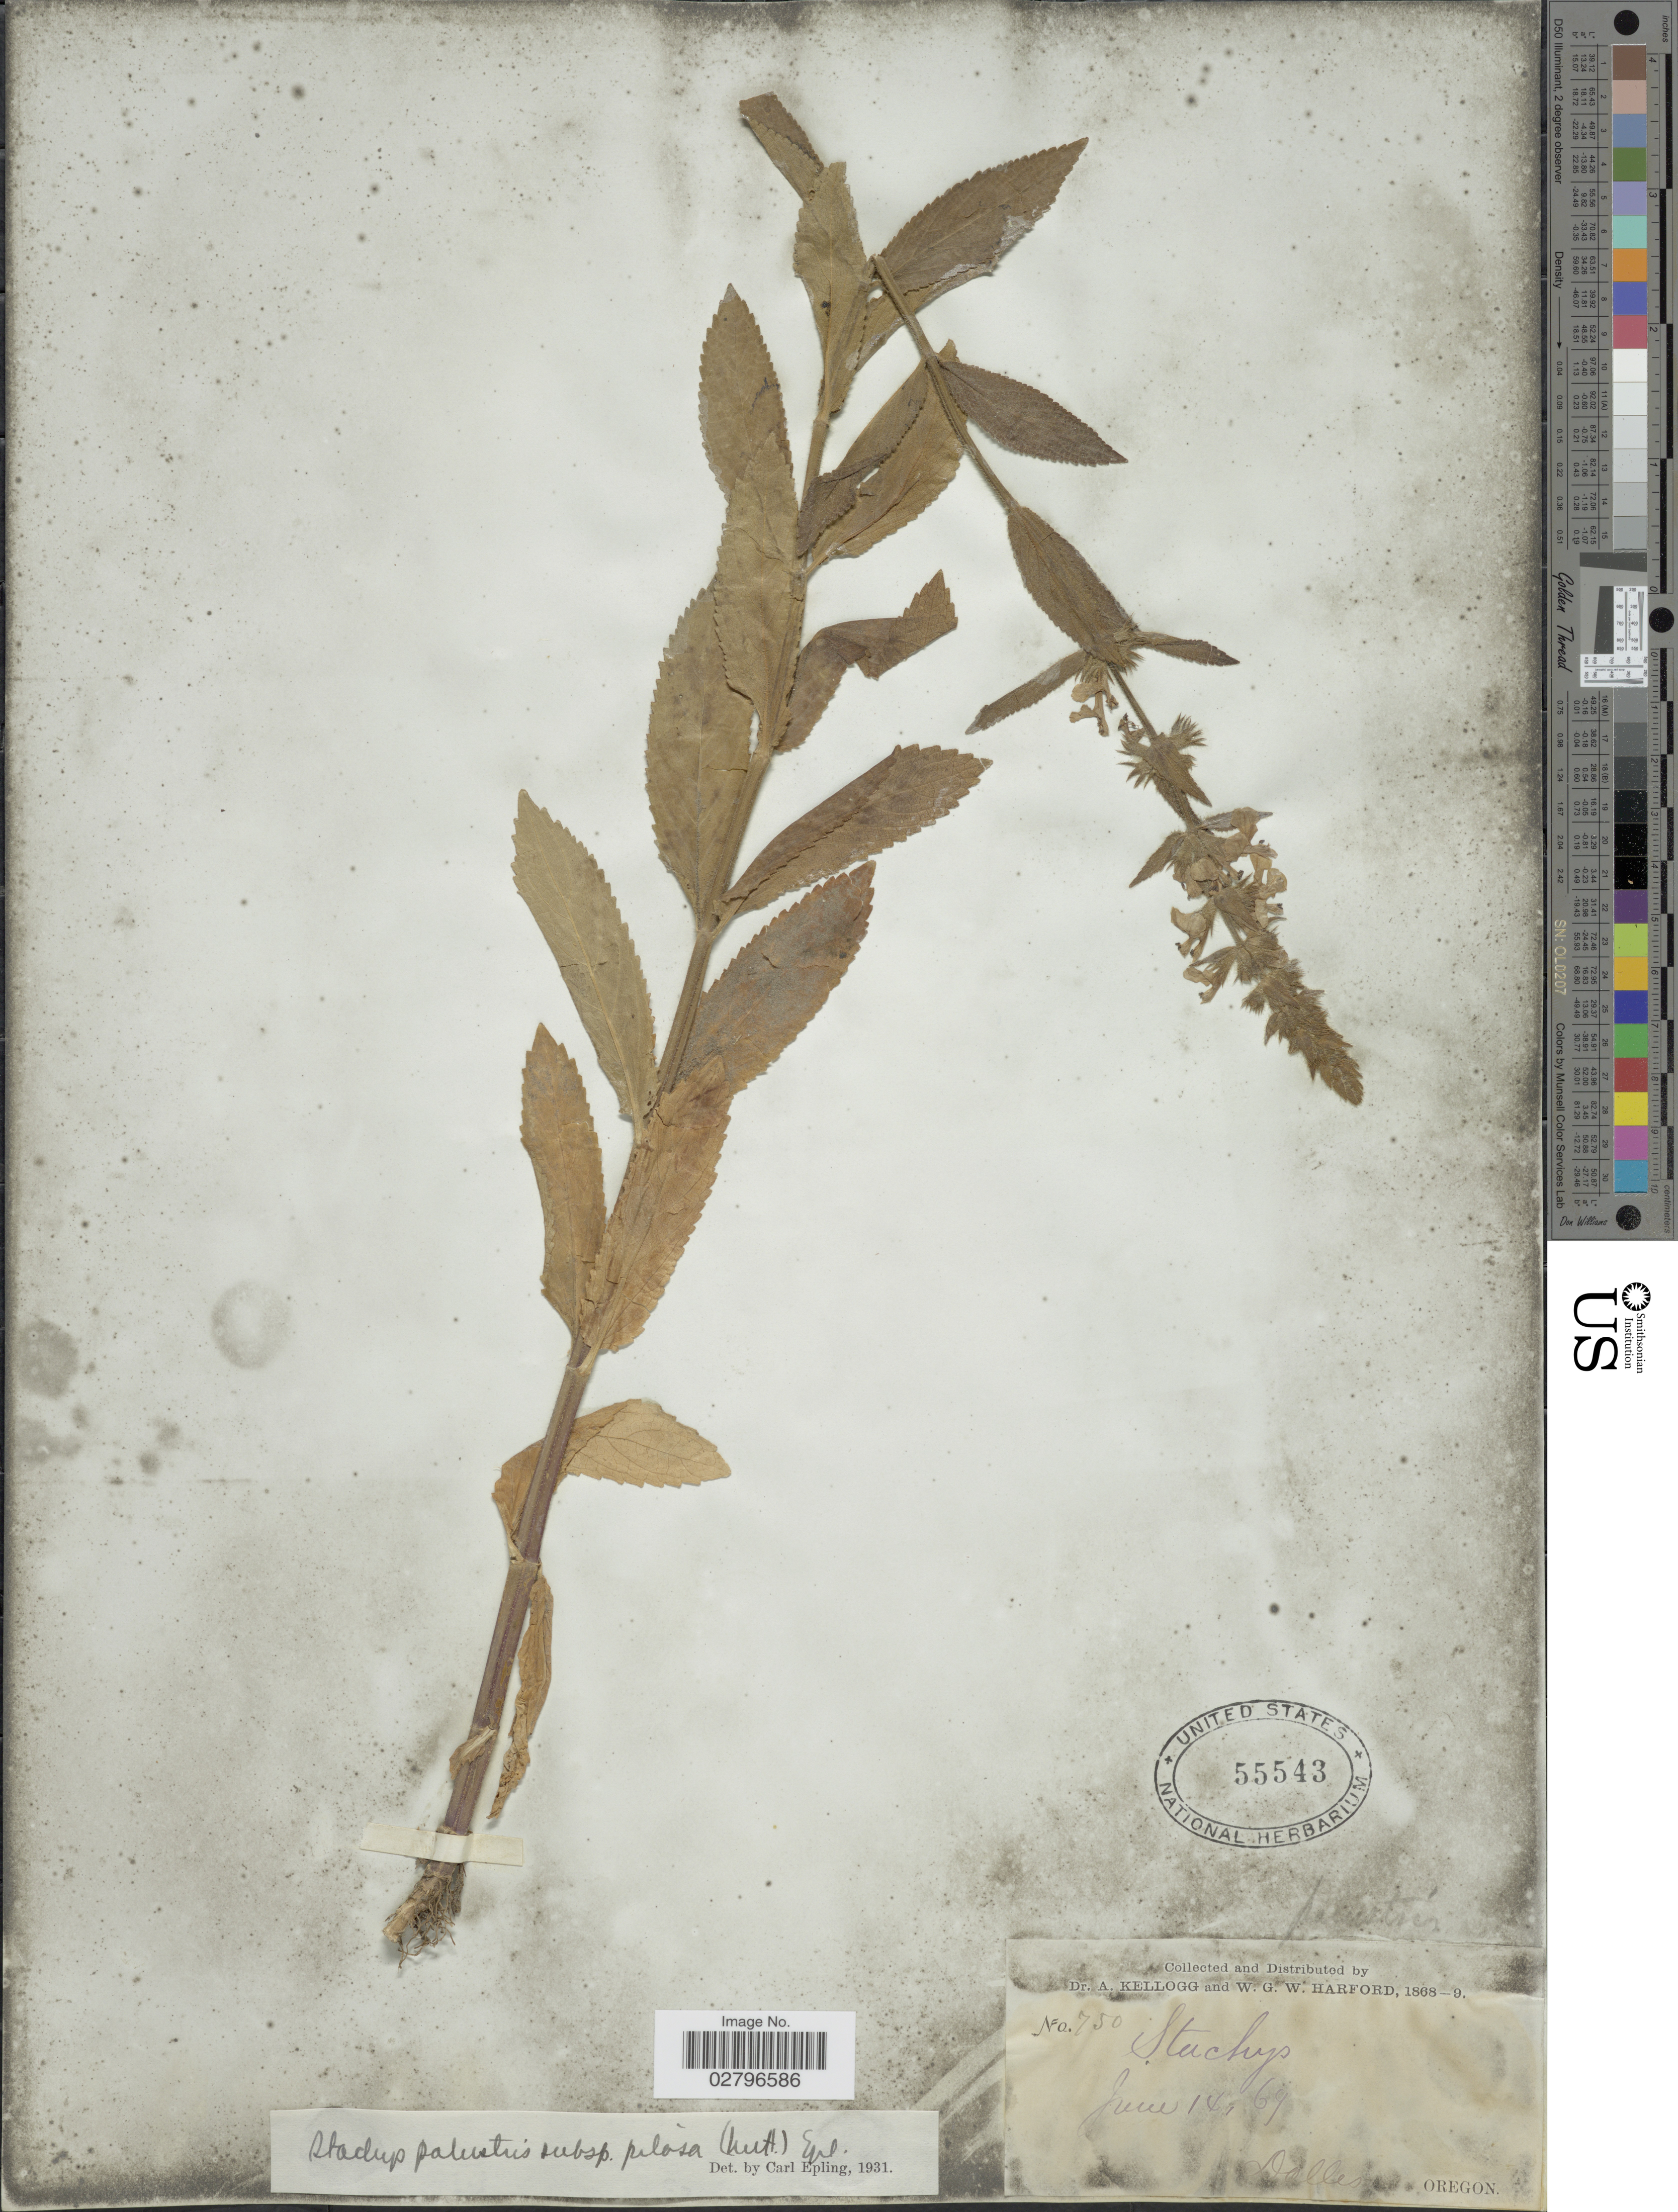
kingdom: Plantae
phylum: Tracheophyta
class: Magnoliopsida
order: Lamiales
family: Lamiaceae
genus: Stachys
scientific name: Stachys pilosa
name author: Nutt.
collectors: A. Kellogg & W. G. W. Harford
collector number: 750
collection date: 1869-06-14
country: United States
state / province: Oregon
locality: Dalles.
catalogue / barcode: US 55543